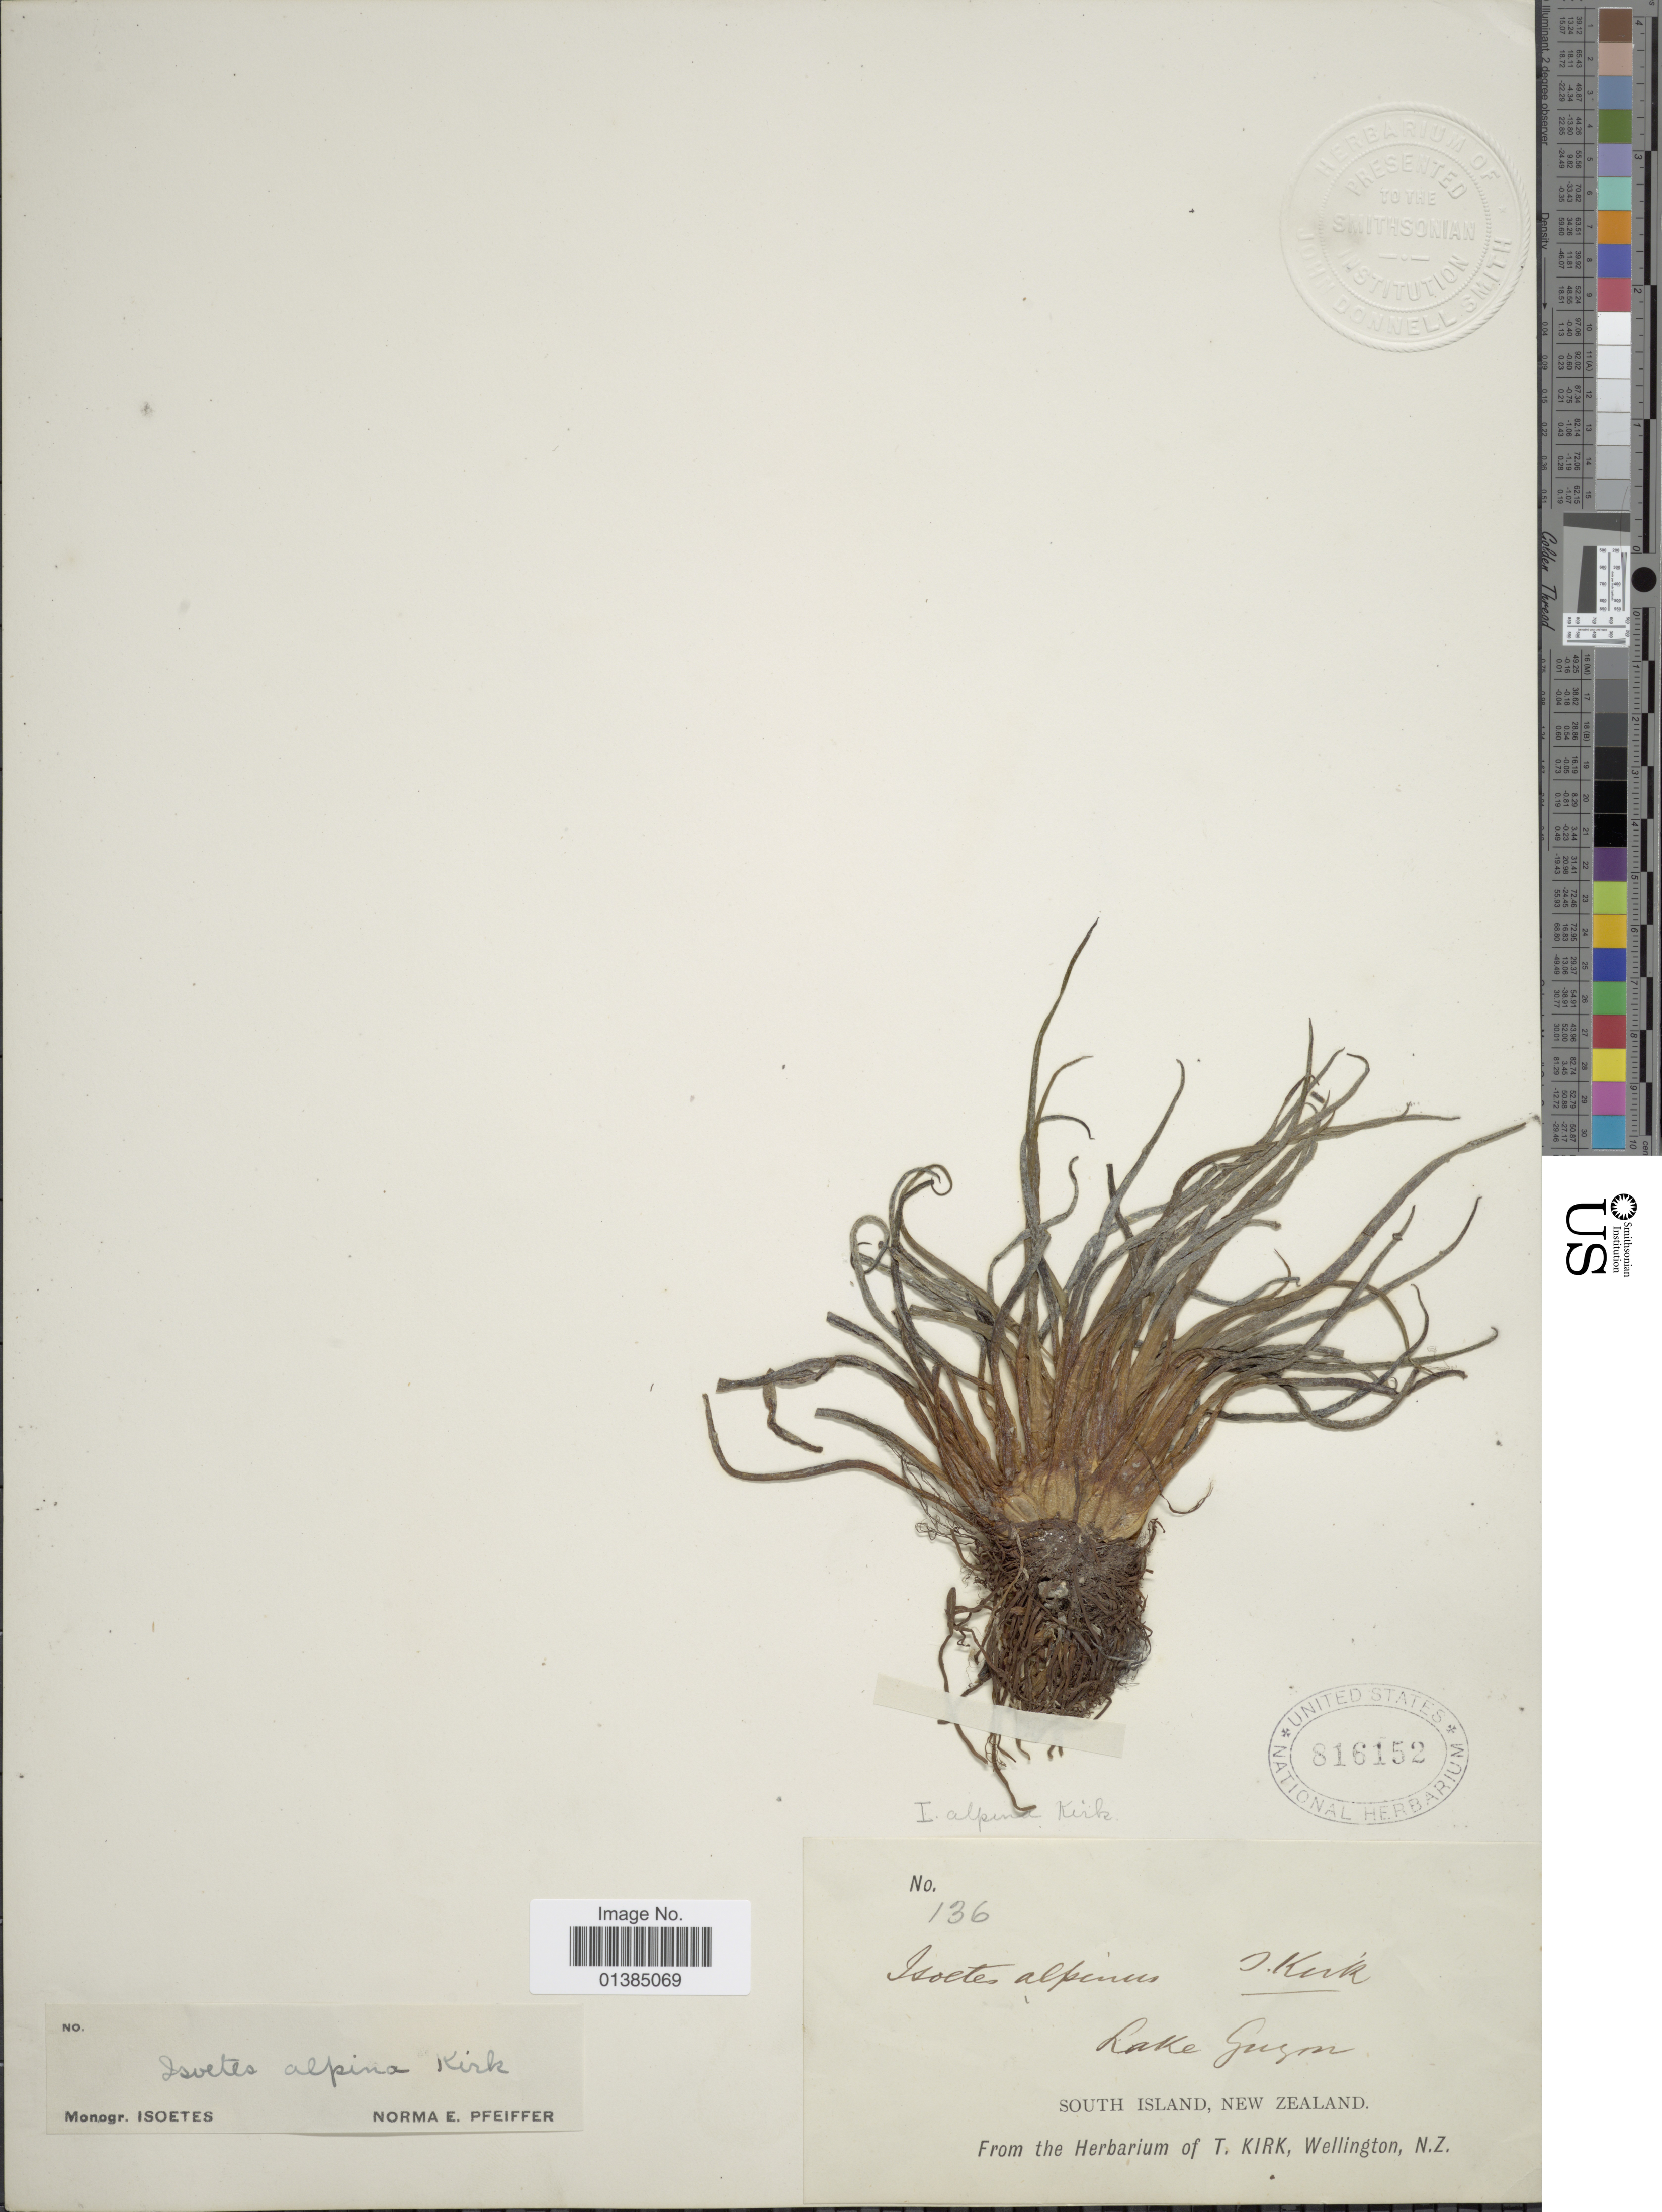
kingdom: Plantae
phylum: Tracheophyta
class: Lycopodiopsida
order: Isoetales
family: Isoetaceae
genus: Isoetes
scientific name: Isoetes alpina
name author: Kirk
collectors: ex herb. T. Kirk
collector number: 136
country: New Zealand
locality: Lake Guyon, South Island.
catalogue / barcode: US 816152